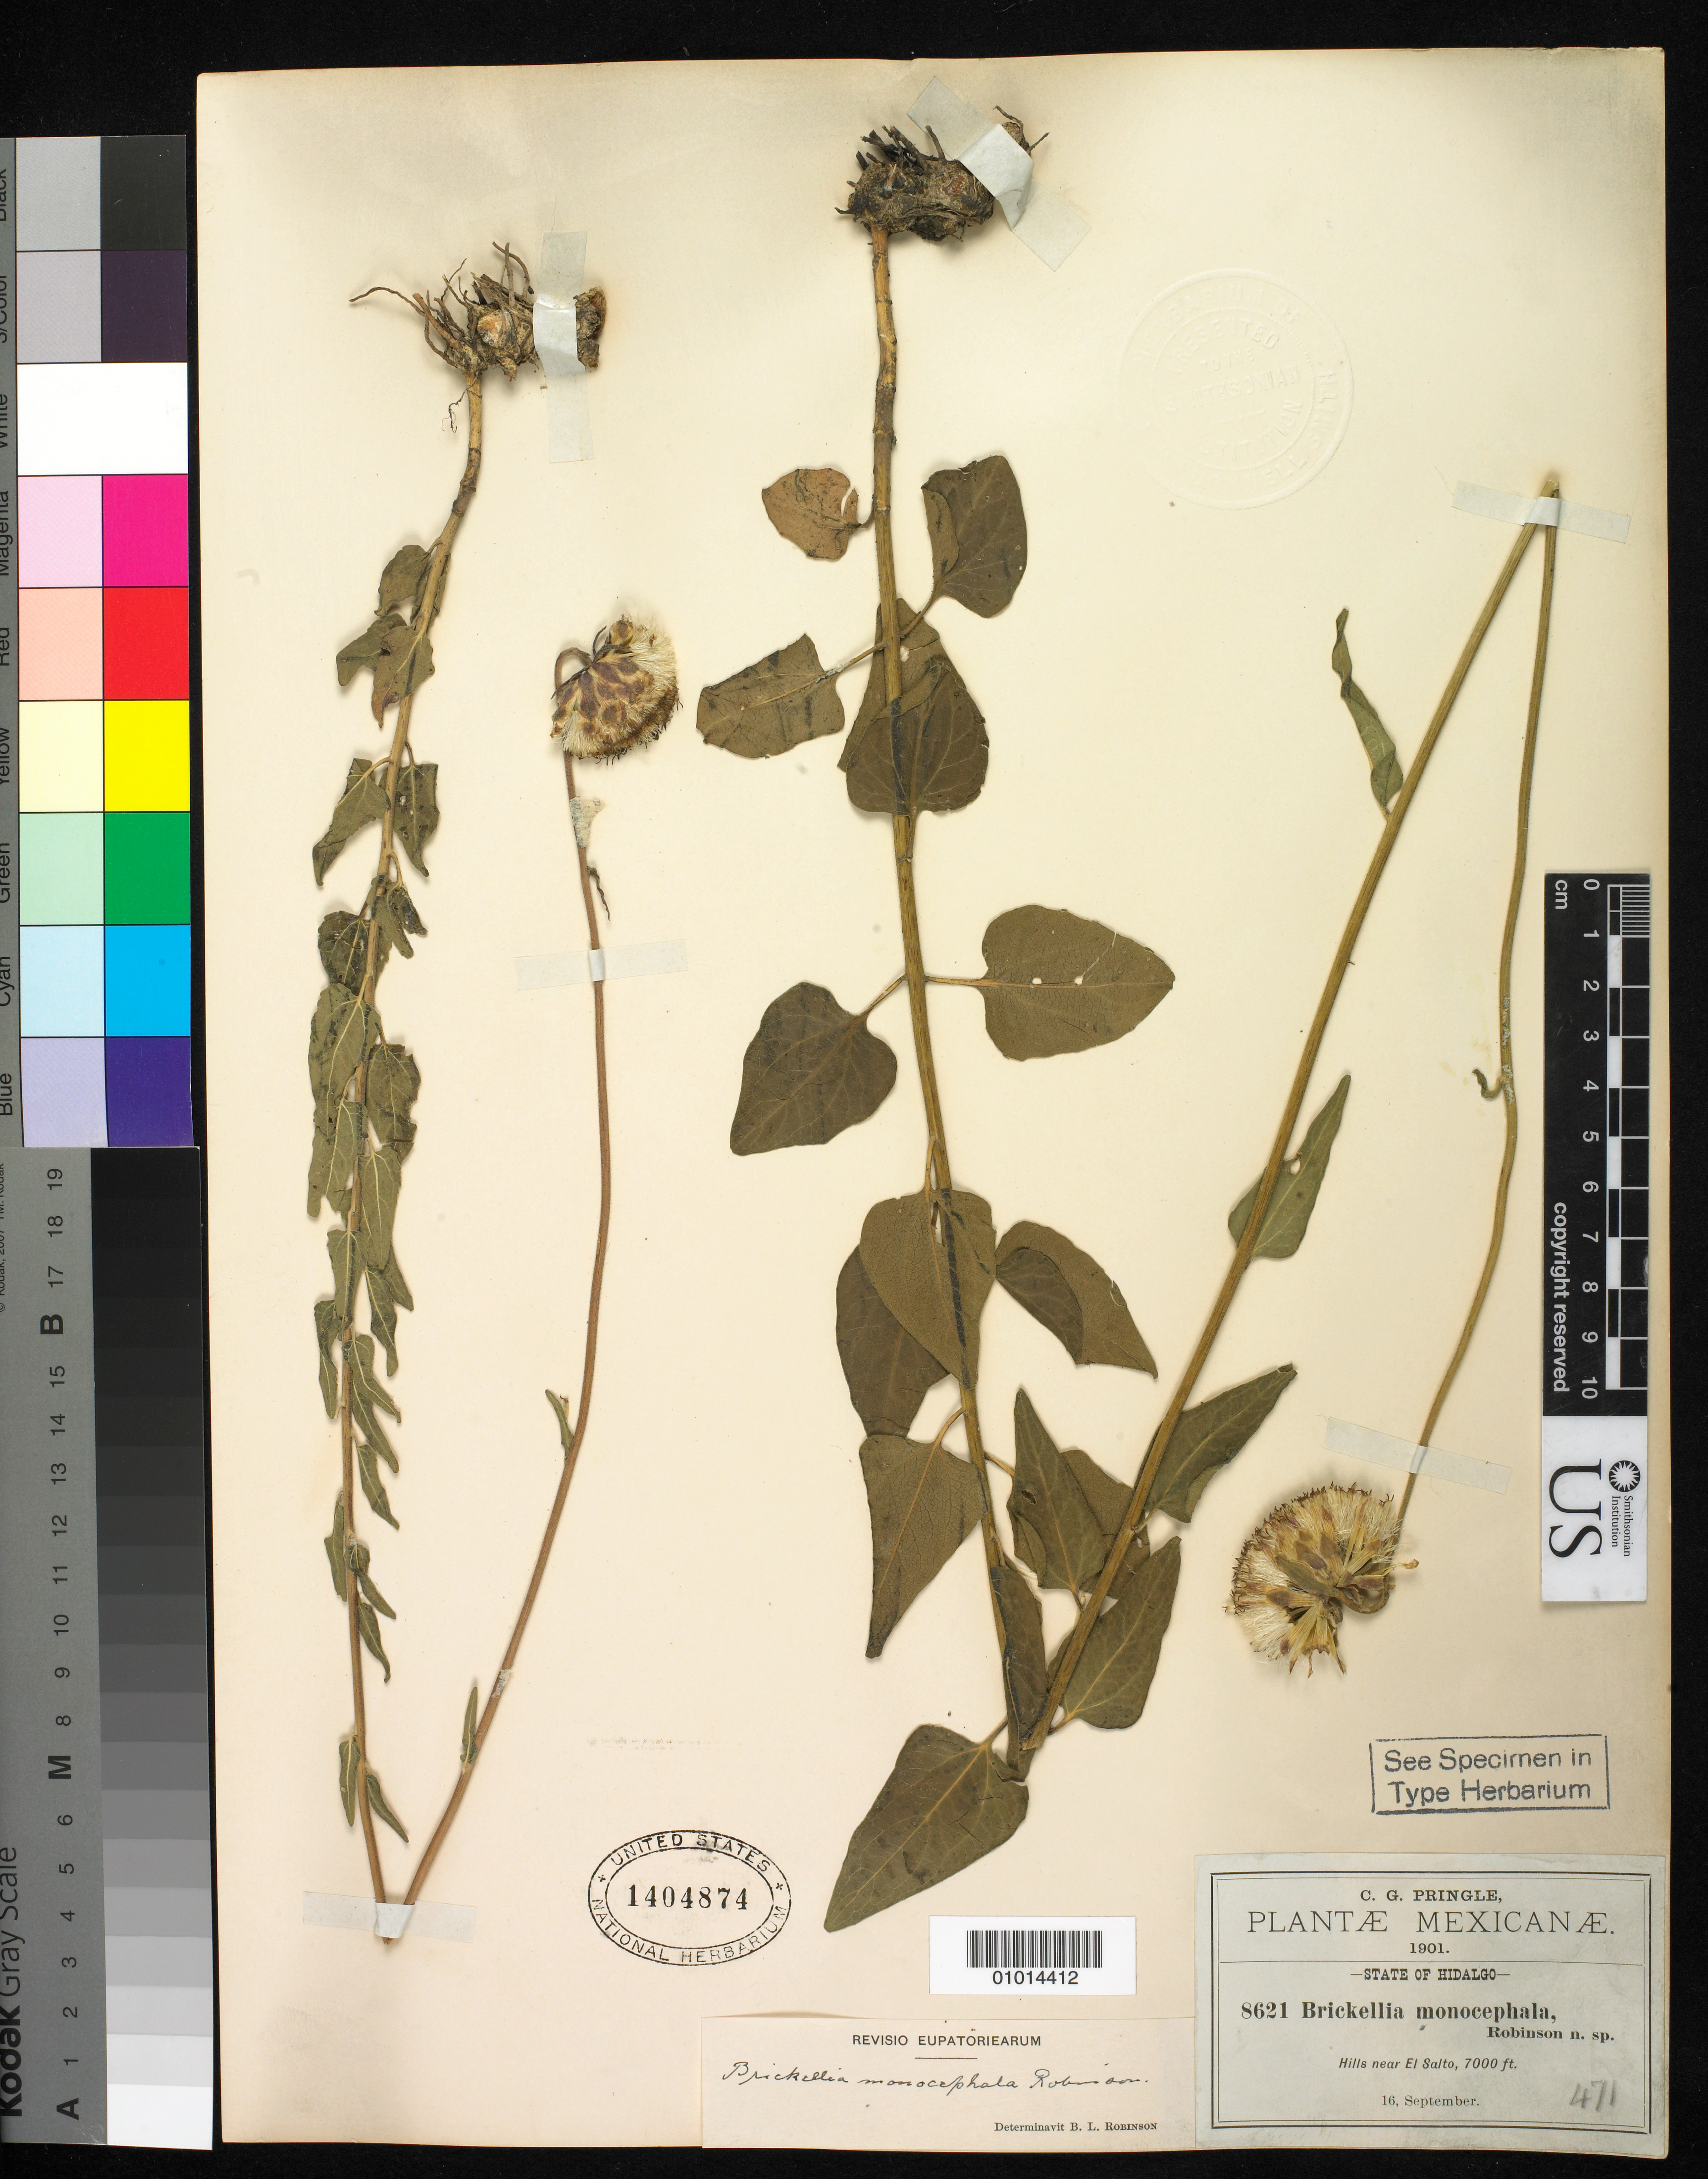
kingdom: Plantae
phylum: Tracheophyta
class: Magnoliopsida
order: Asterales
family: Asteraceae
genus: Brickellia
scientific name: Brickellia monocephala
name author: B.L. Rob.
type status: Isotype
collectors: C. G. Pringle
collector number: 8621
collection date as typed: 16 Sep 1901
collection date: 1901-09-16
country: Mexico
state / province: Hidalgo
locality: El Salto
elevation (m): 2150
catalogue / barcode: US 1404874